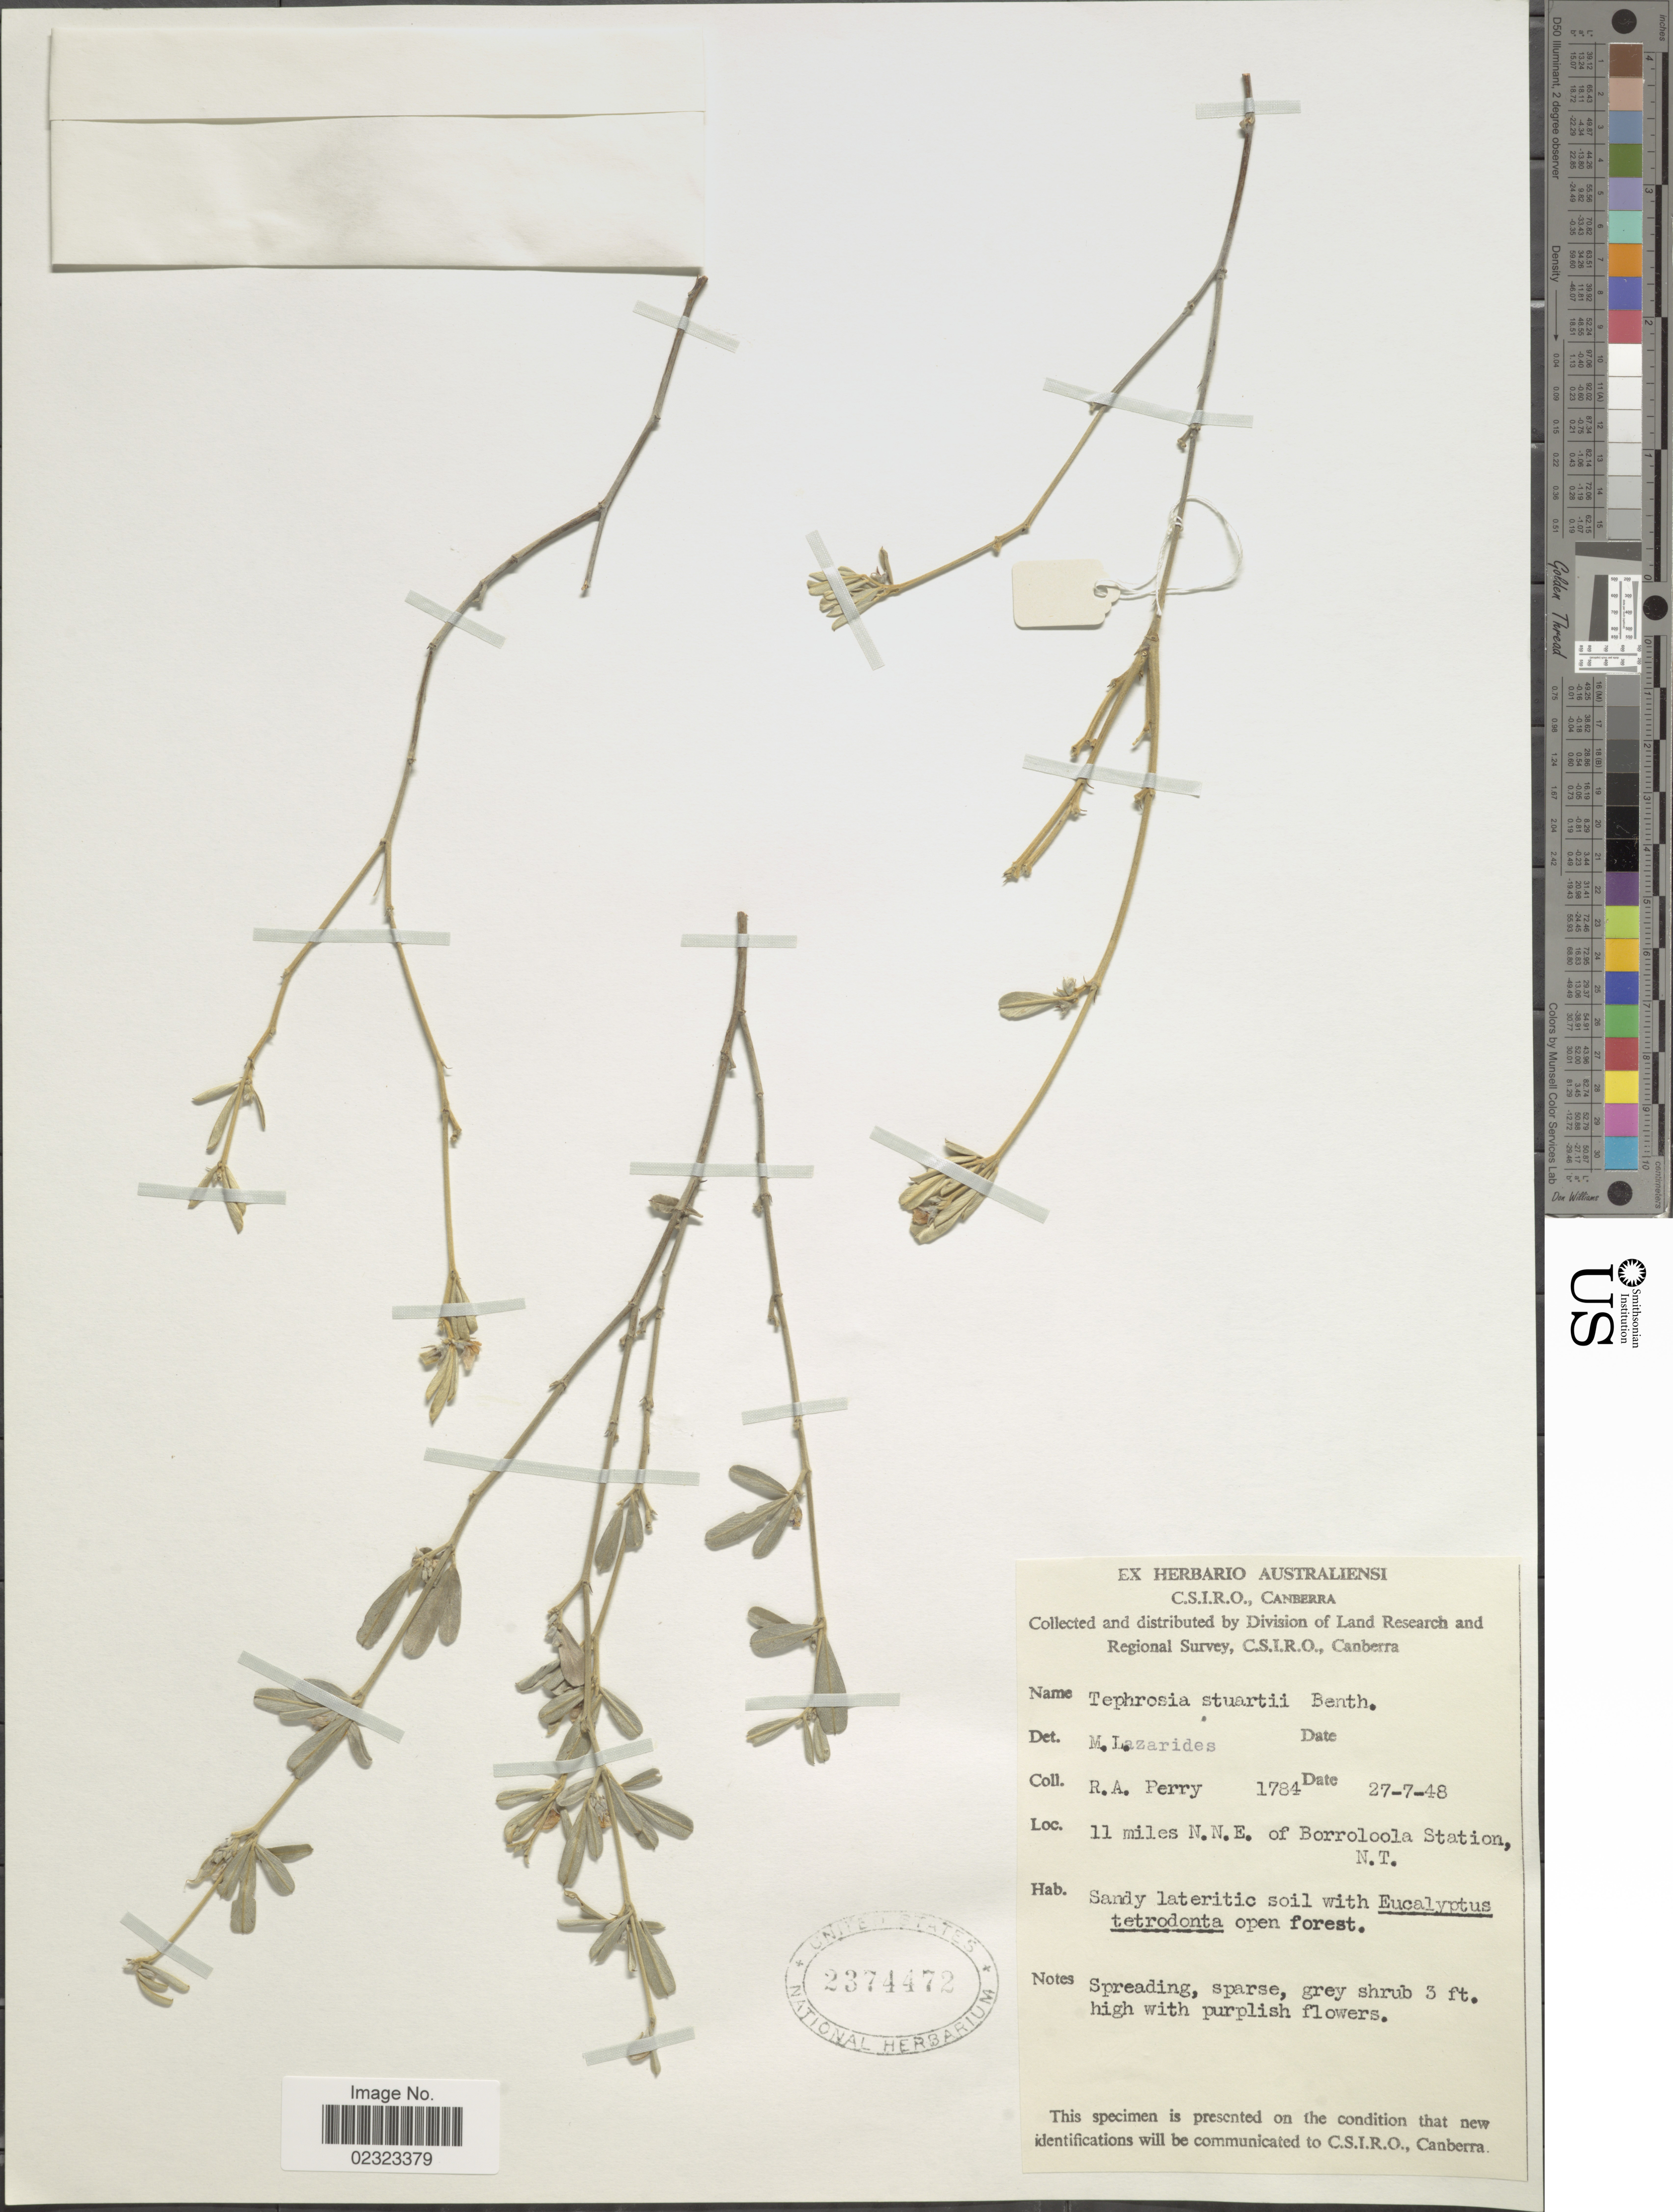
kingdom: Plantae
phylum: Tracheophyta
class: Magnoliopsida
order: Fabales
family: Fabaceae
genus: Tephrosia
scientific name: Tephrosia stuartii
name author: Benth.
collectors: Perry, R. A.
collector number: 1784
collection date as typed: Transcribed d/m/y: 27/7/48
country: Australia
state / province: Northern Territory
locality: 11 miles N.N.E. of Borroloola Station, N.T.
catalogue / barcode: US 2374472